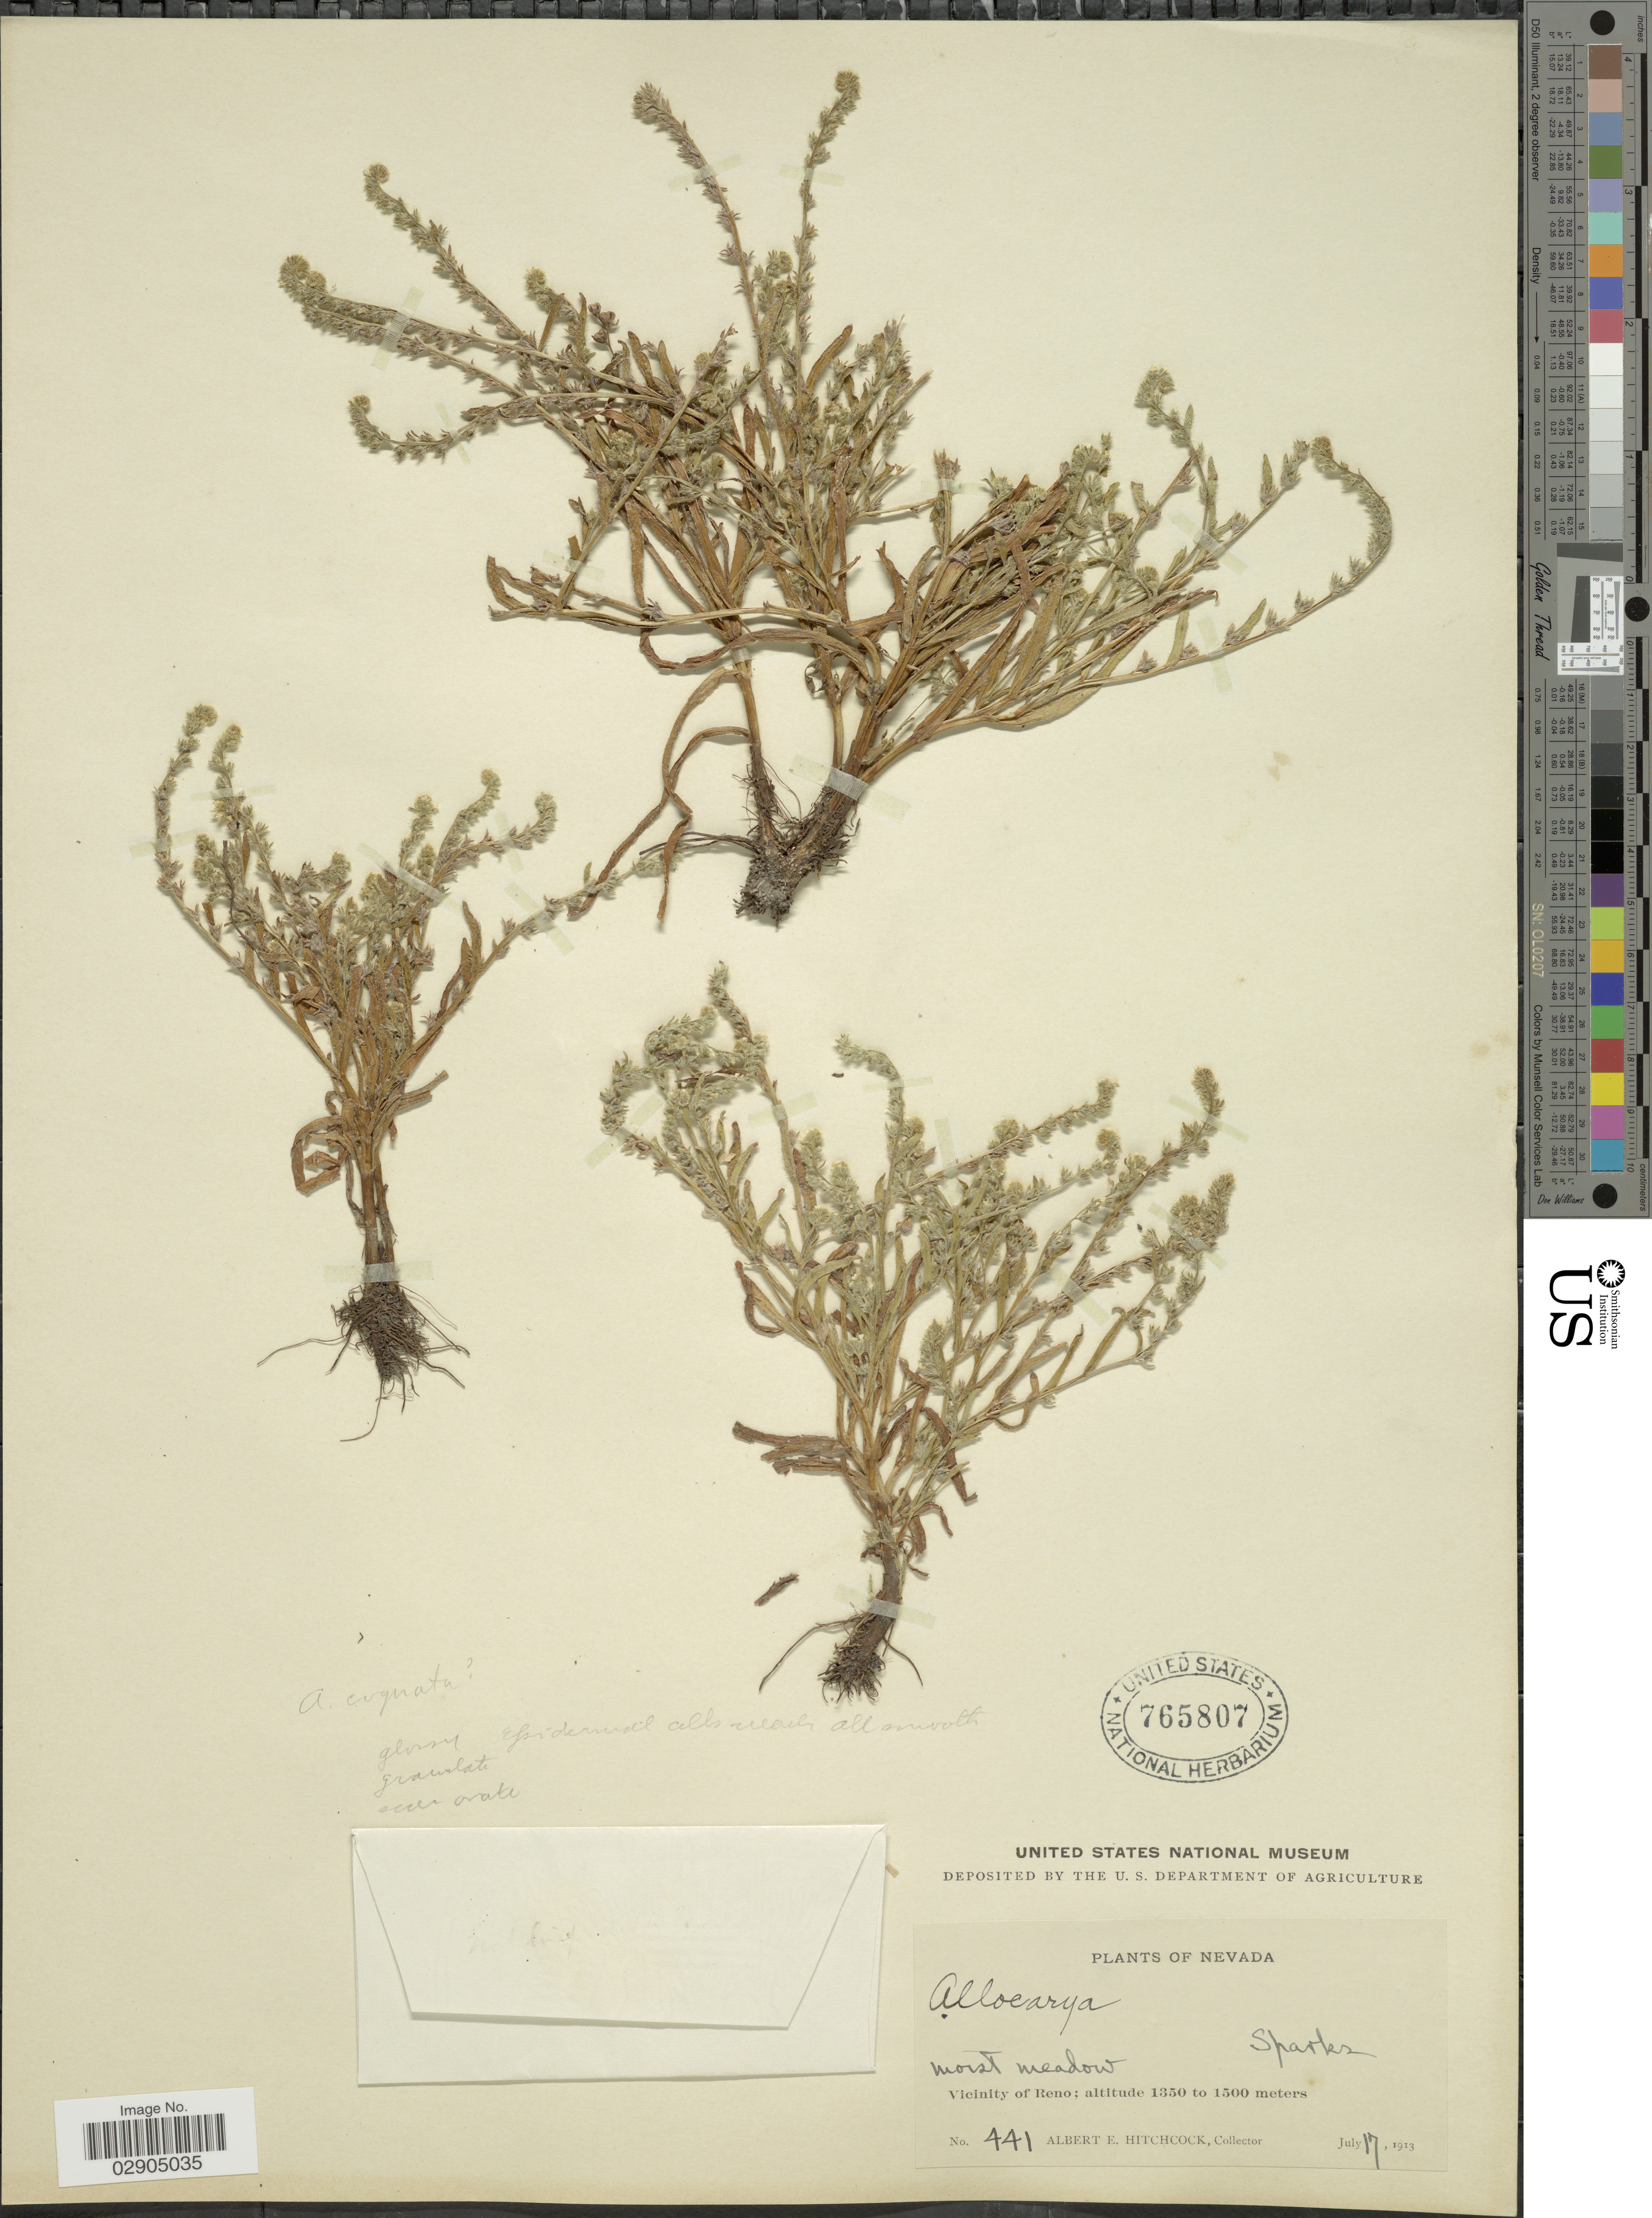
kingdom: Plantae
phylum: Tracheophyta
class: Magnoliopsida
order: Boraginales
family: Boraginaceae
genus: Allocarya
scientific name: Allocarya cognata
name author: Greene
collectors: A. Hitchcock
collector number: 441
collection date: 1913-07-17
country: United States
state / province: Nevada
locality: Vicinity of Reno. Sparks.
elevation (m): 1350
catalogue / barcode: US 765807